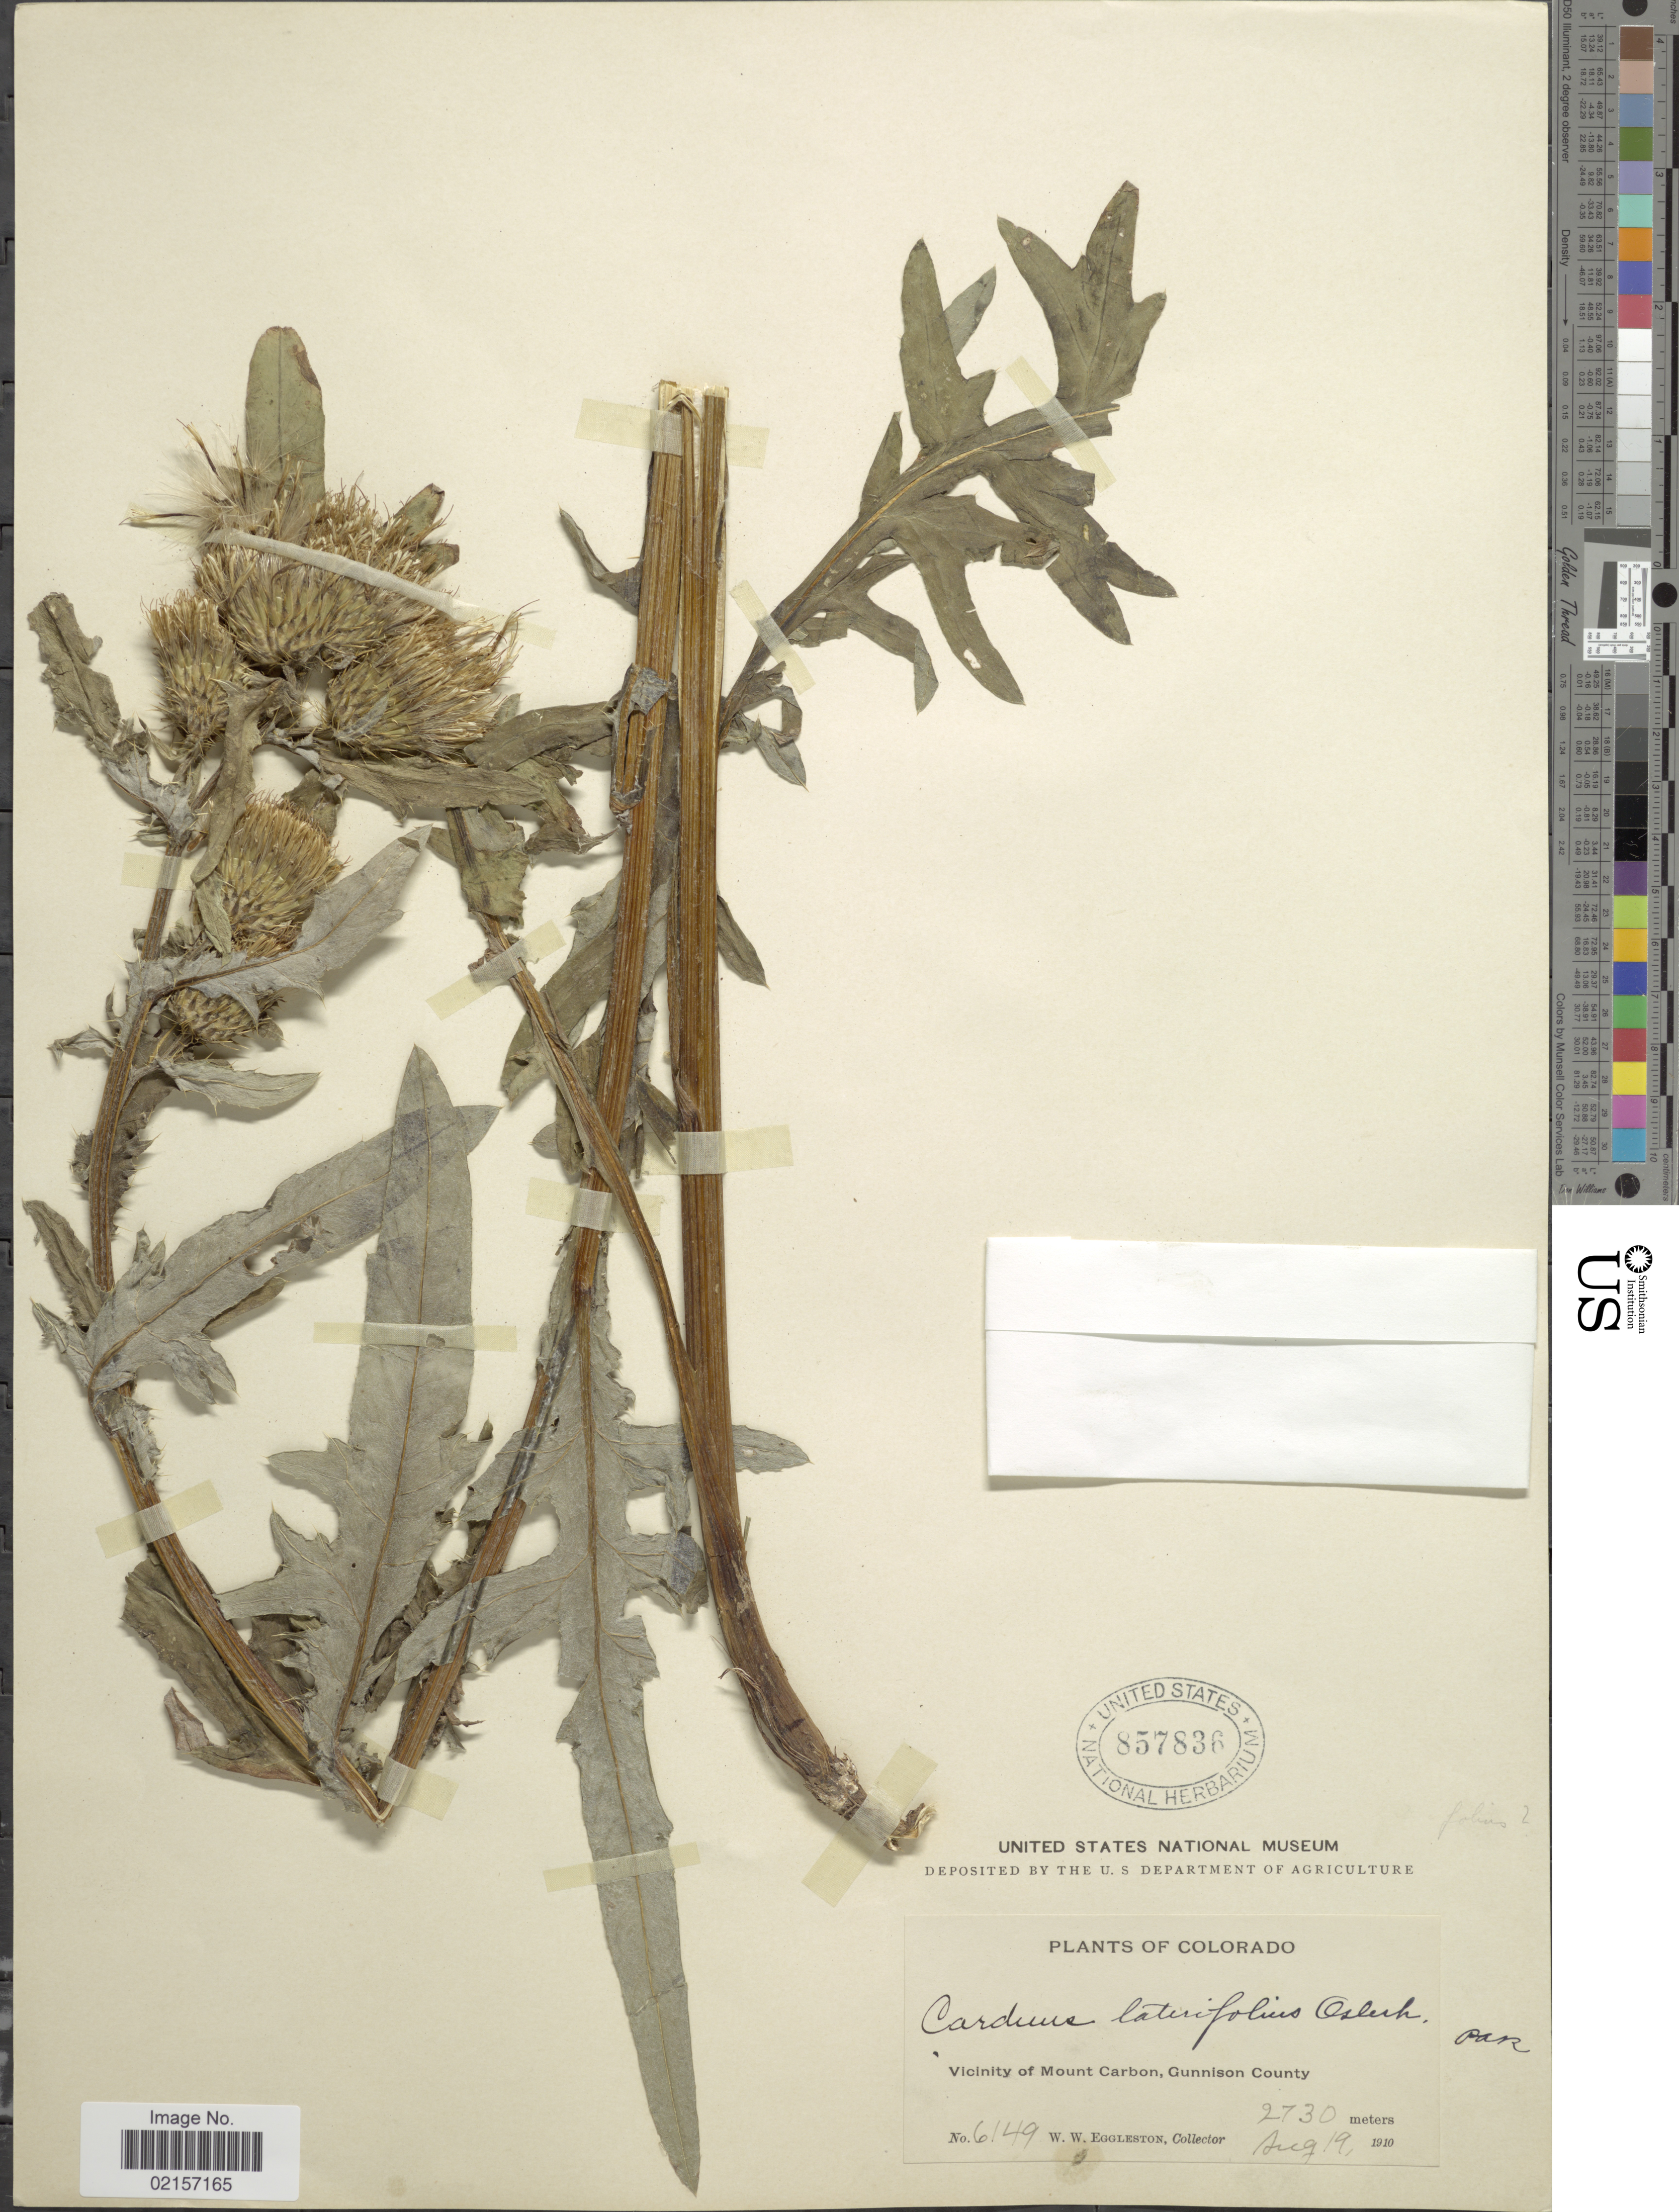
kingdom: Plantae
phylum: Tracheophyta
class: Magnoliopsida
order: Asterales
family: Asteraceae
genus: Cirsium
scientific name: Cirsium scariosum var. americanum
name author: (A. Gray) D.J. Keil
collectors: W. W. Eggleston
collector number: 6149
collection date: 1910-08-19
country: United States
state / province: Colorado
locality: Vicinity of Mount Carbon, Gunnison County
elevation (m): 2730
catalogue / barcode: US 857836